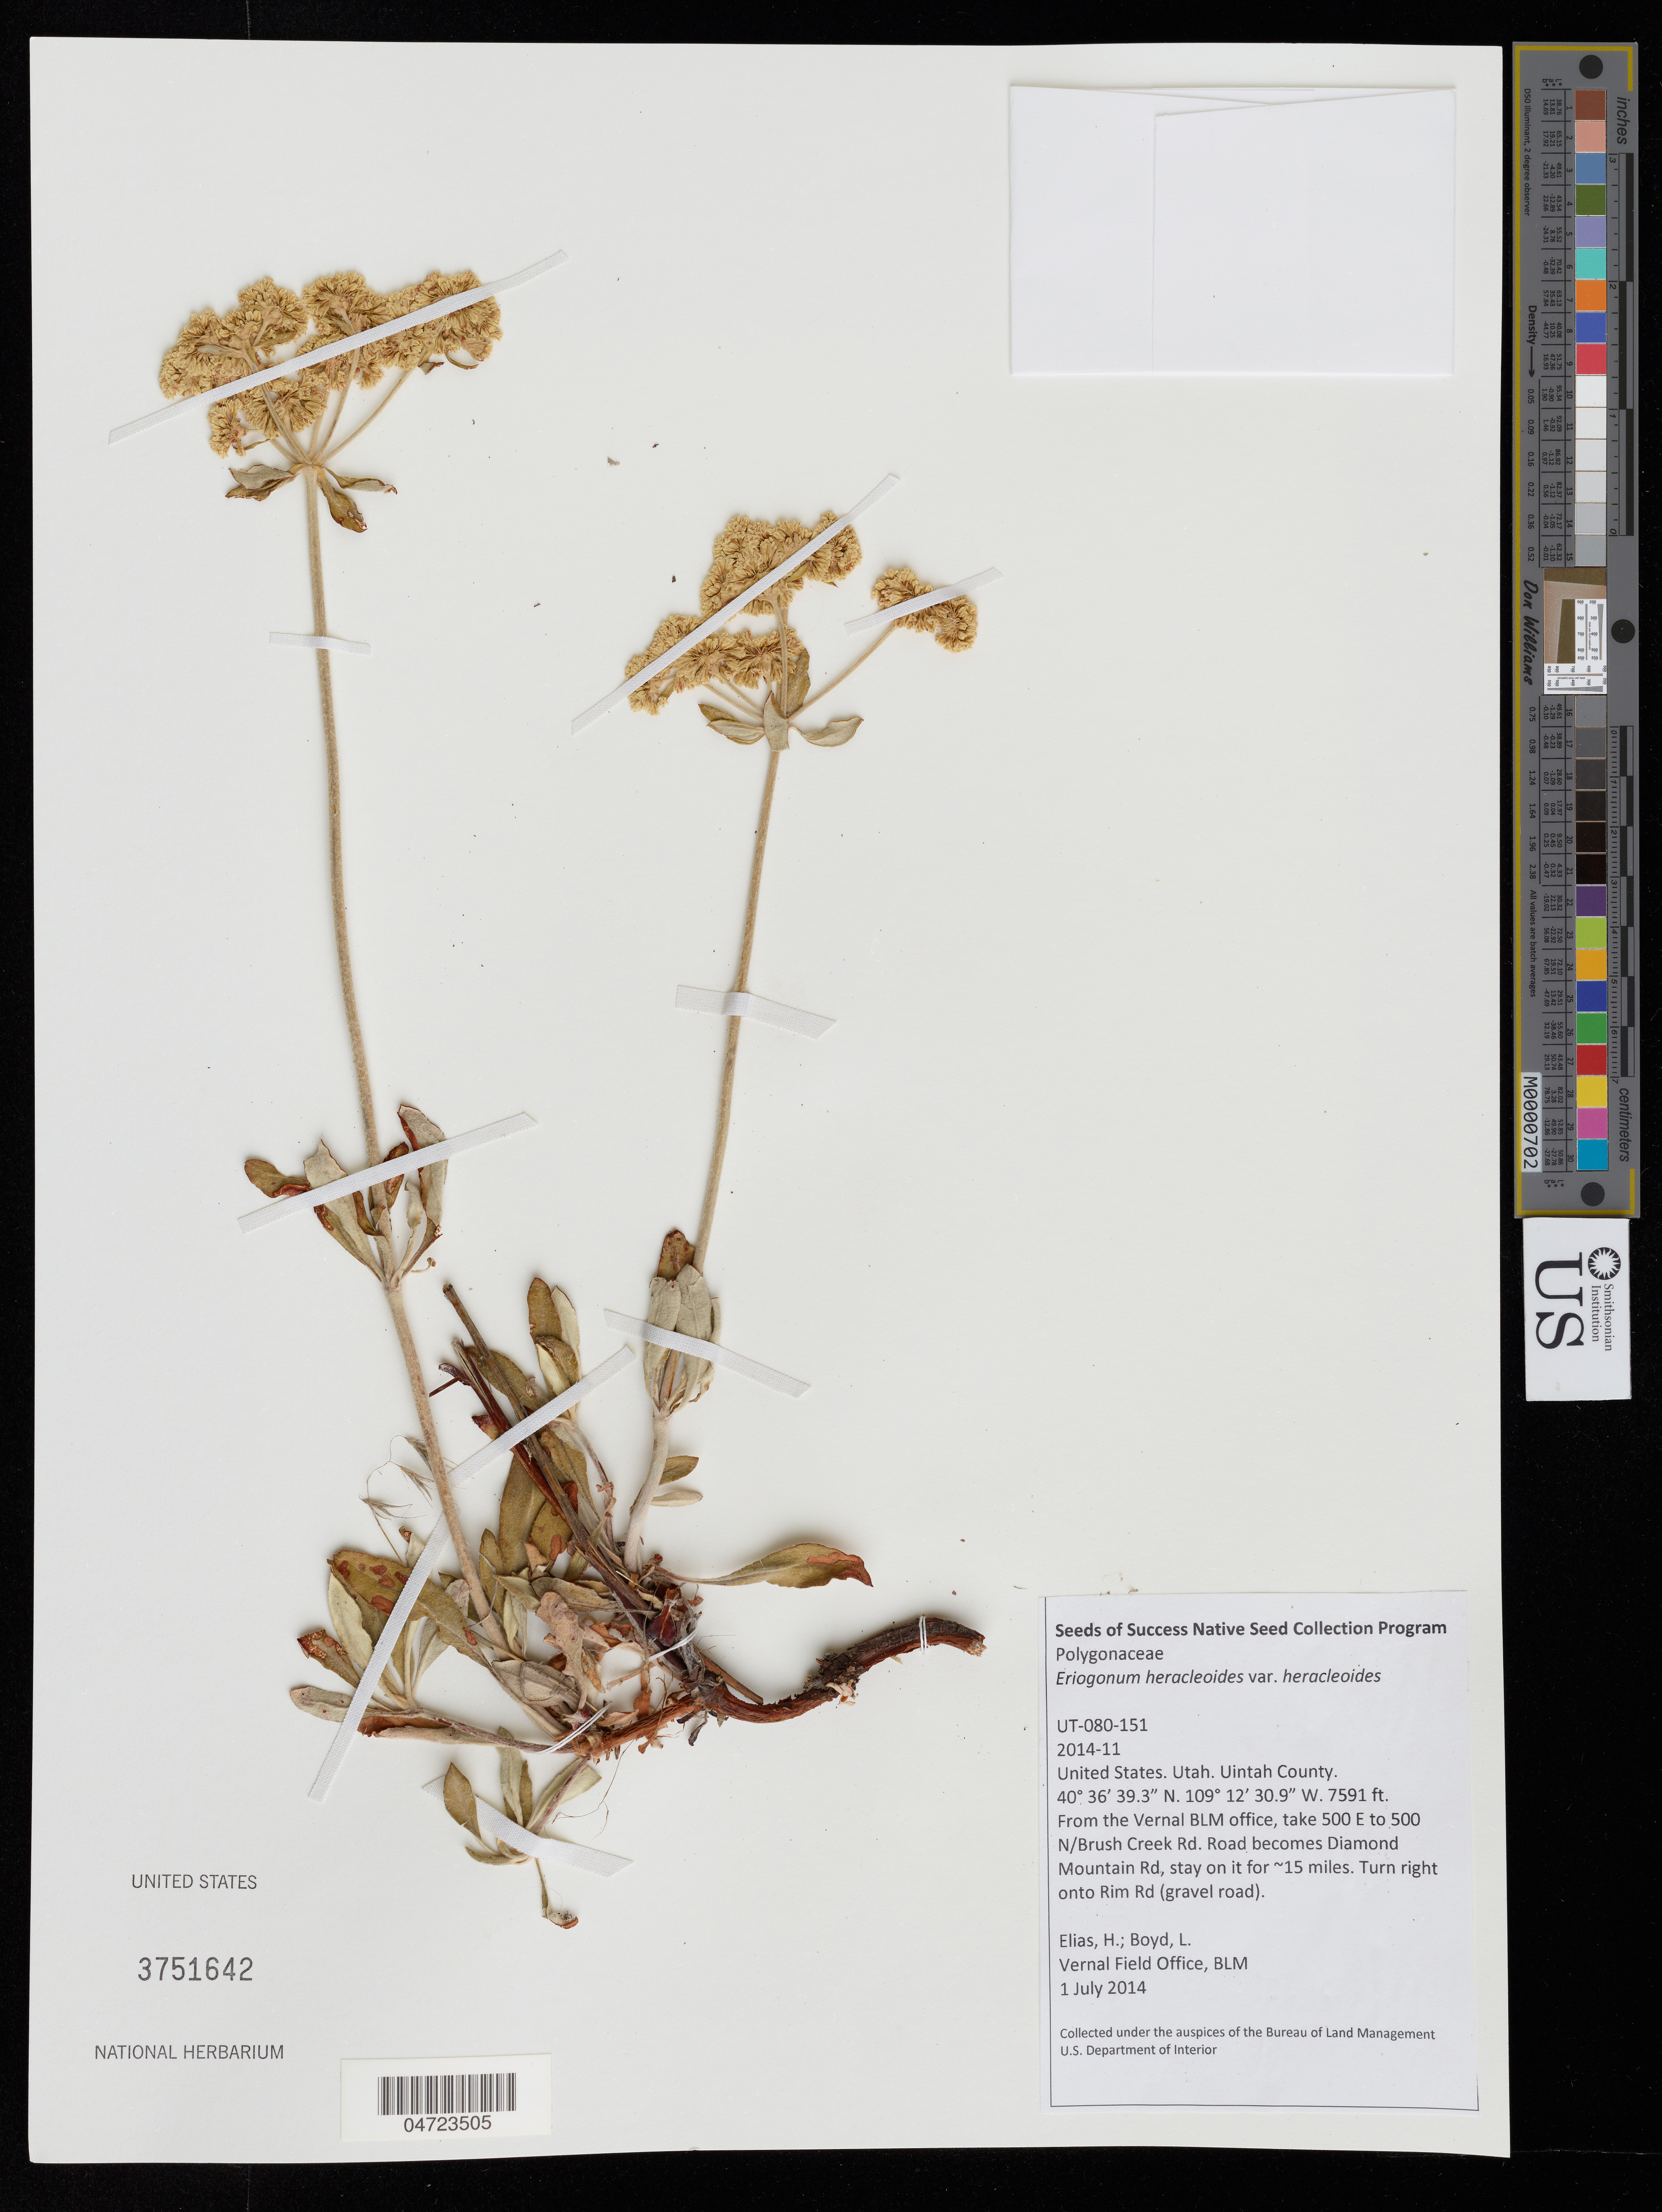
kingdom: Plantae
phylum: Tracheophyta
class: Magnoliopsida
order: Caryophyllales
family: Polygonaceae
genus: Eriogonum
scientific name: Eriogonum heracleoides var. heracleoides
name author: Nutt.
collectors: H. Elias & L. Boyd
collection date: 2014-07-01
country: United States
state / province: Utah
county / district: Uintah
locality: Uintah County. From the Vernal BLM office, take 500 E to 500 N/Brush Creek Rd. Road becomes Diamond Mountain Rd, stay on it for ~15 miles. Turn right onto Rim Rd (gravel road).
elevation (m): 2314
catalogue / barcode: US 3751642